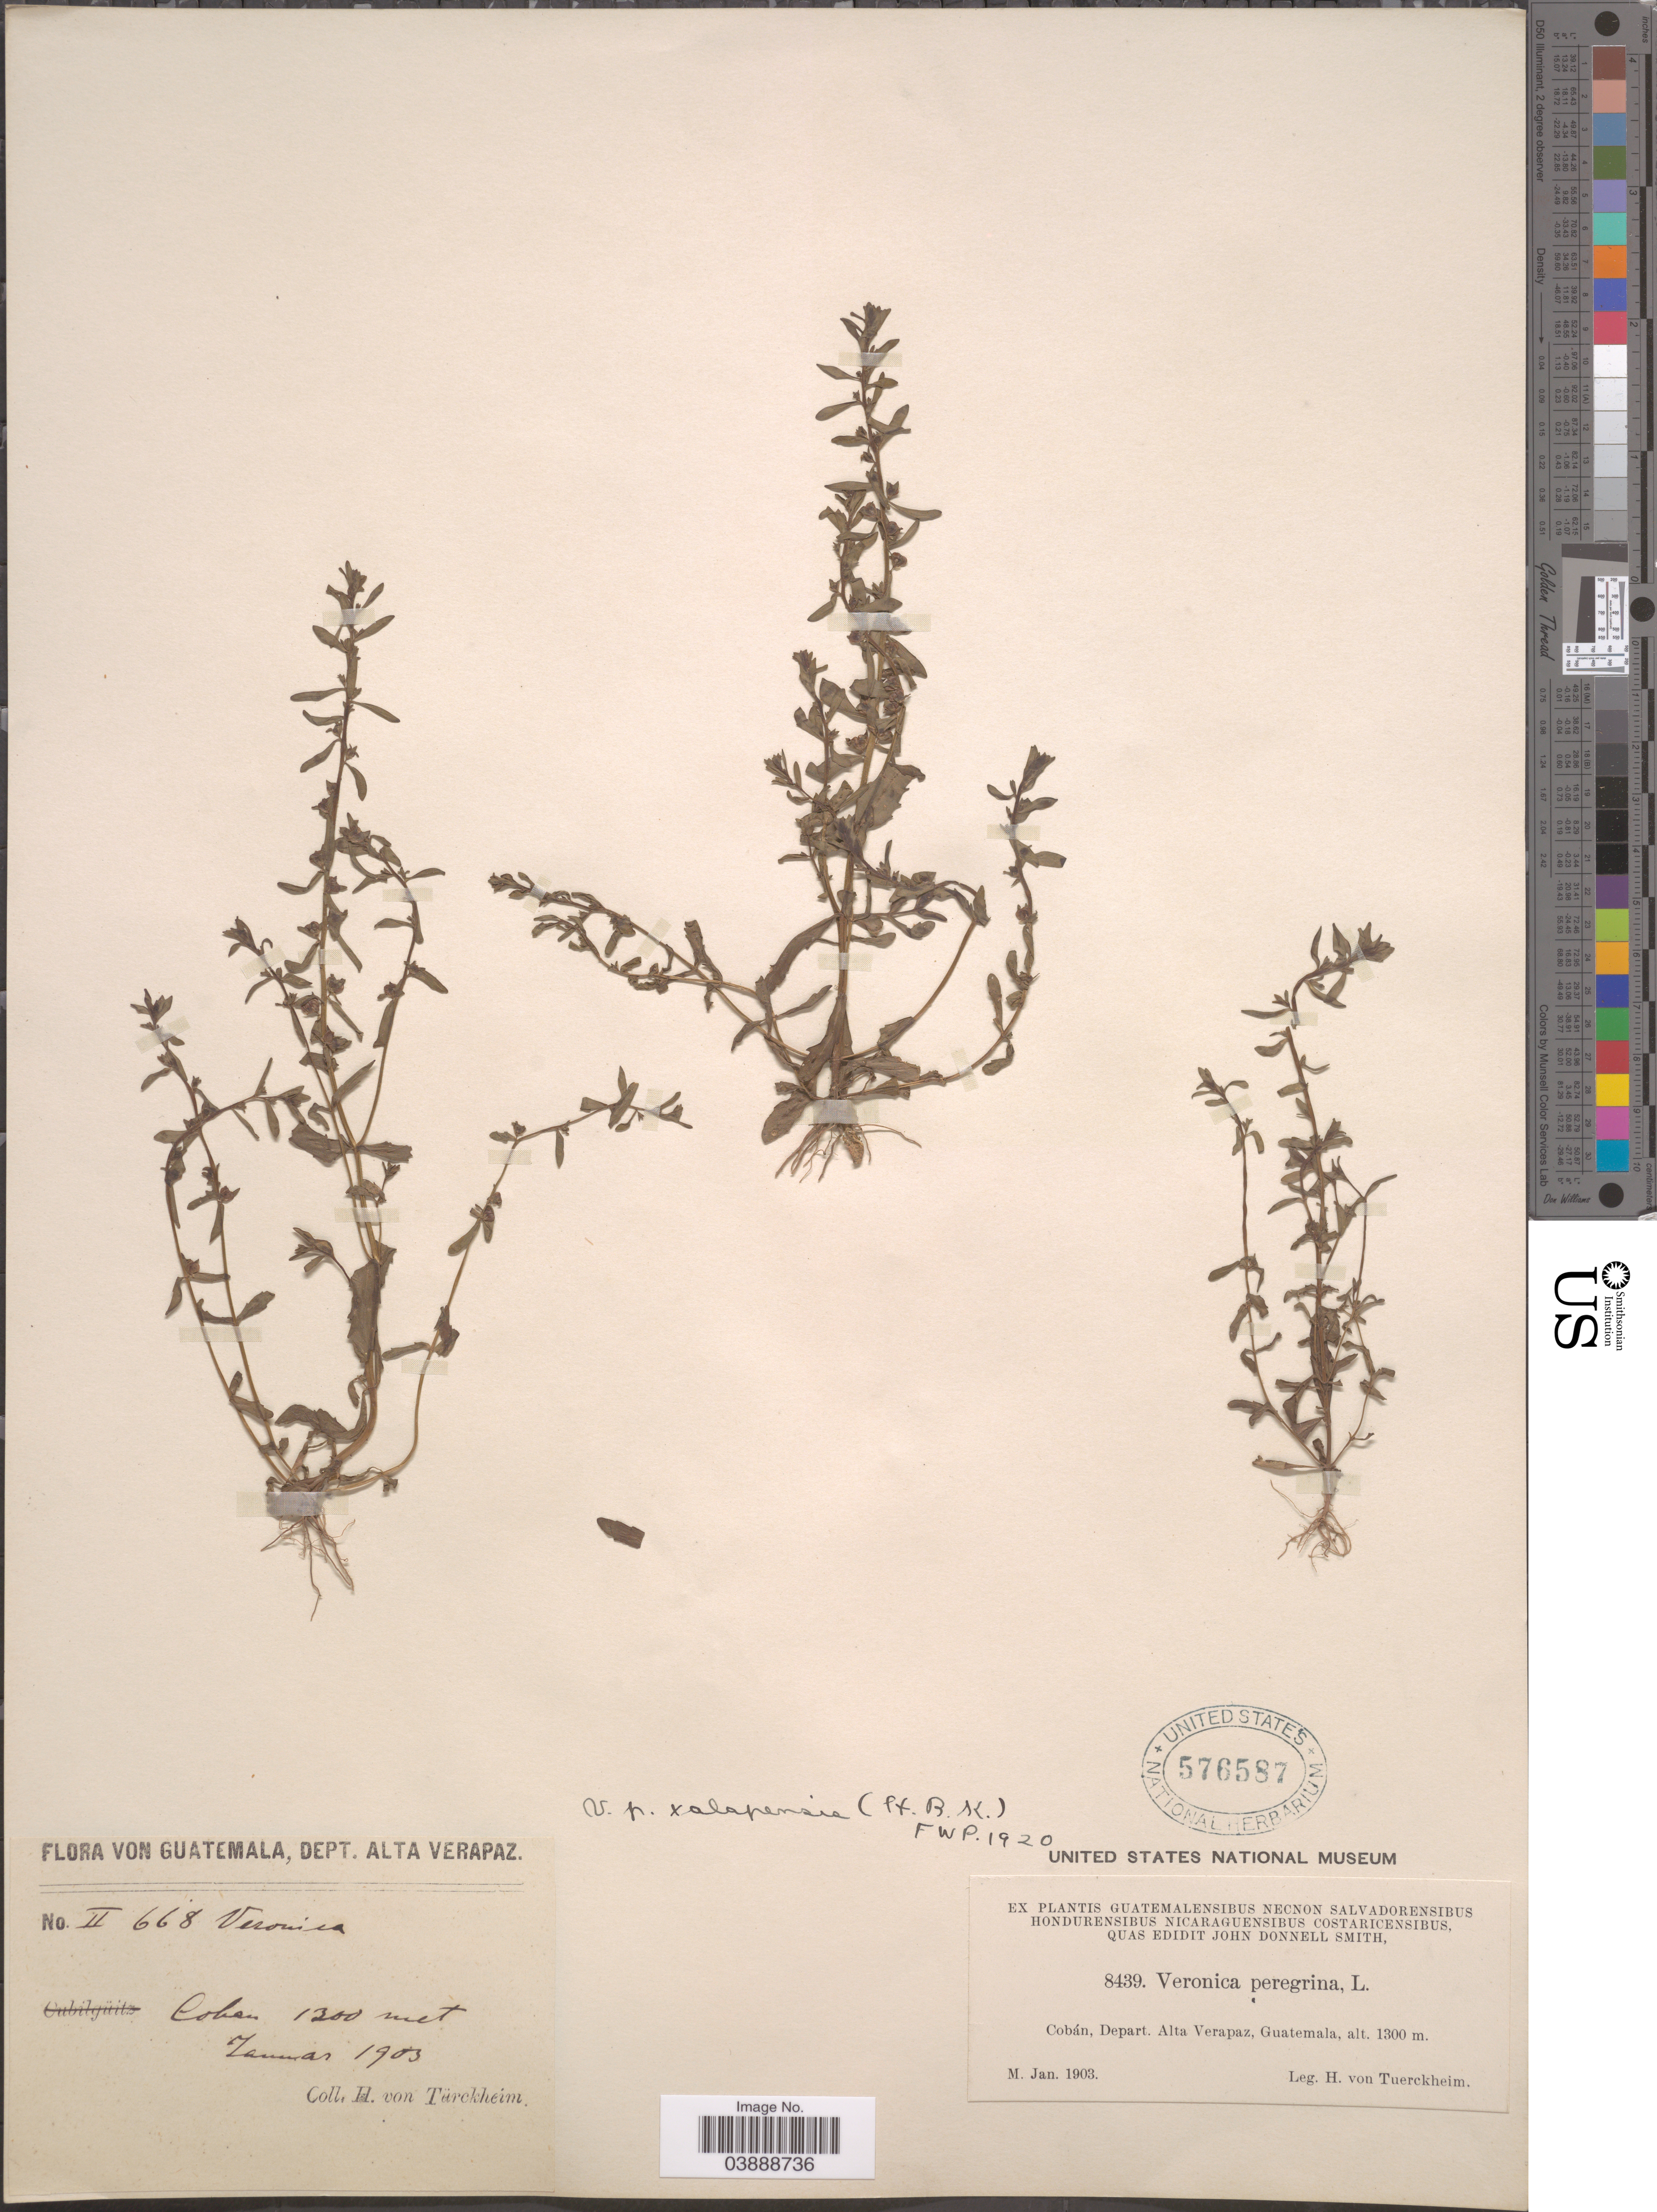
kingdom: Plantae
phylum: Tracheophyta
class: Magnoliopsida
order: Lamiales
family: Plantaginaceae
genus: Veronica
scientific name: Veronica peregrina subsp. xalapensis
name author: (Kunth) Pennell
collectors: H. von Türckheim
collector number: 8439/II668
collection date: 1903-01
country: Guatemala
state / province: Alta Verapaz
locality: Cobán, Depart. Alta Verapaz.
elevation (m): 1300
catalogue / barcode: US 576587